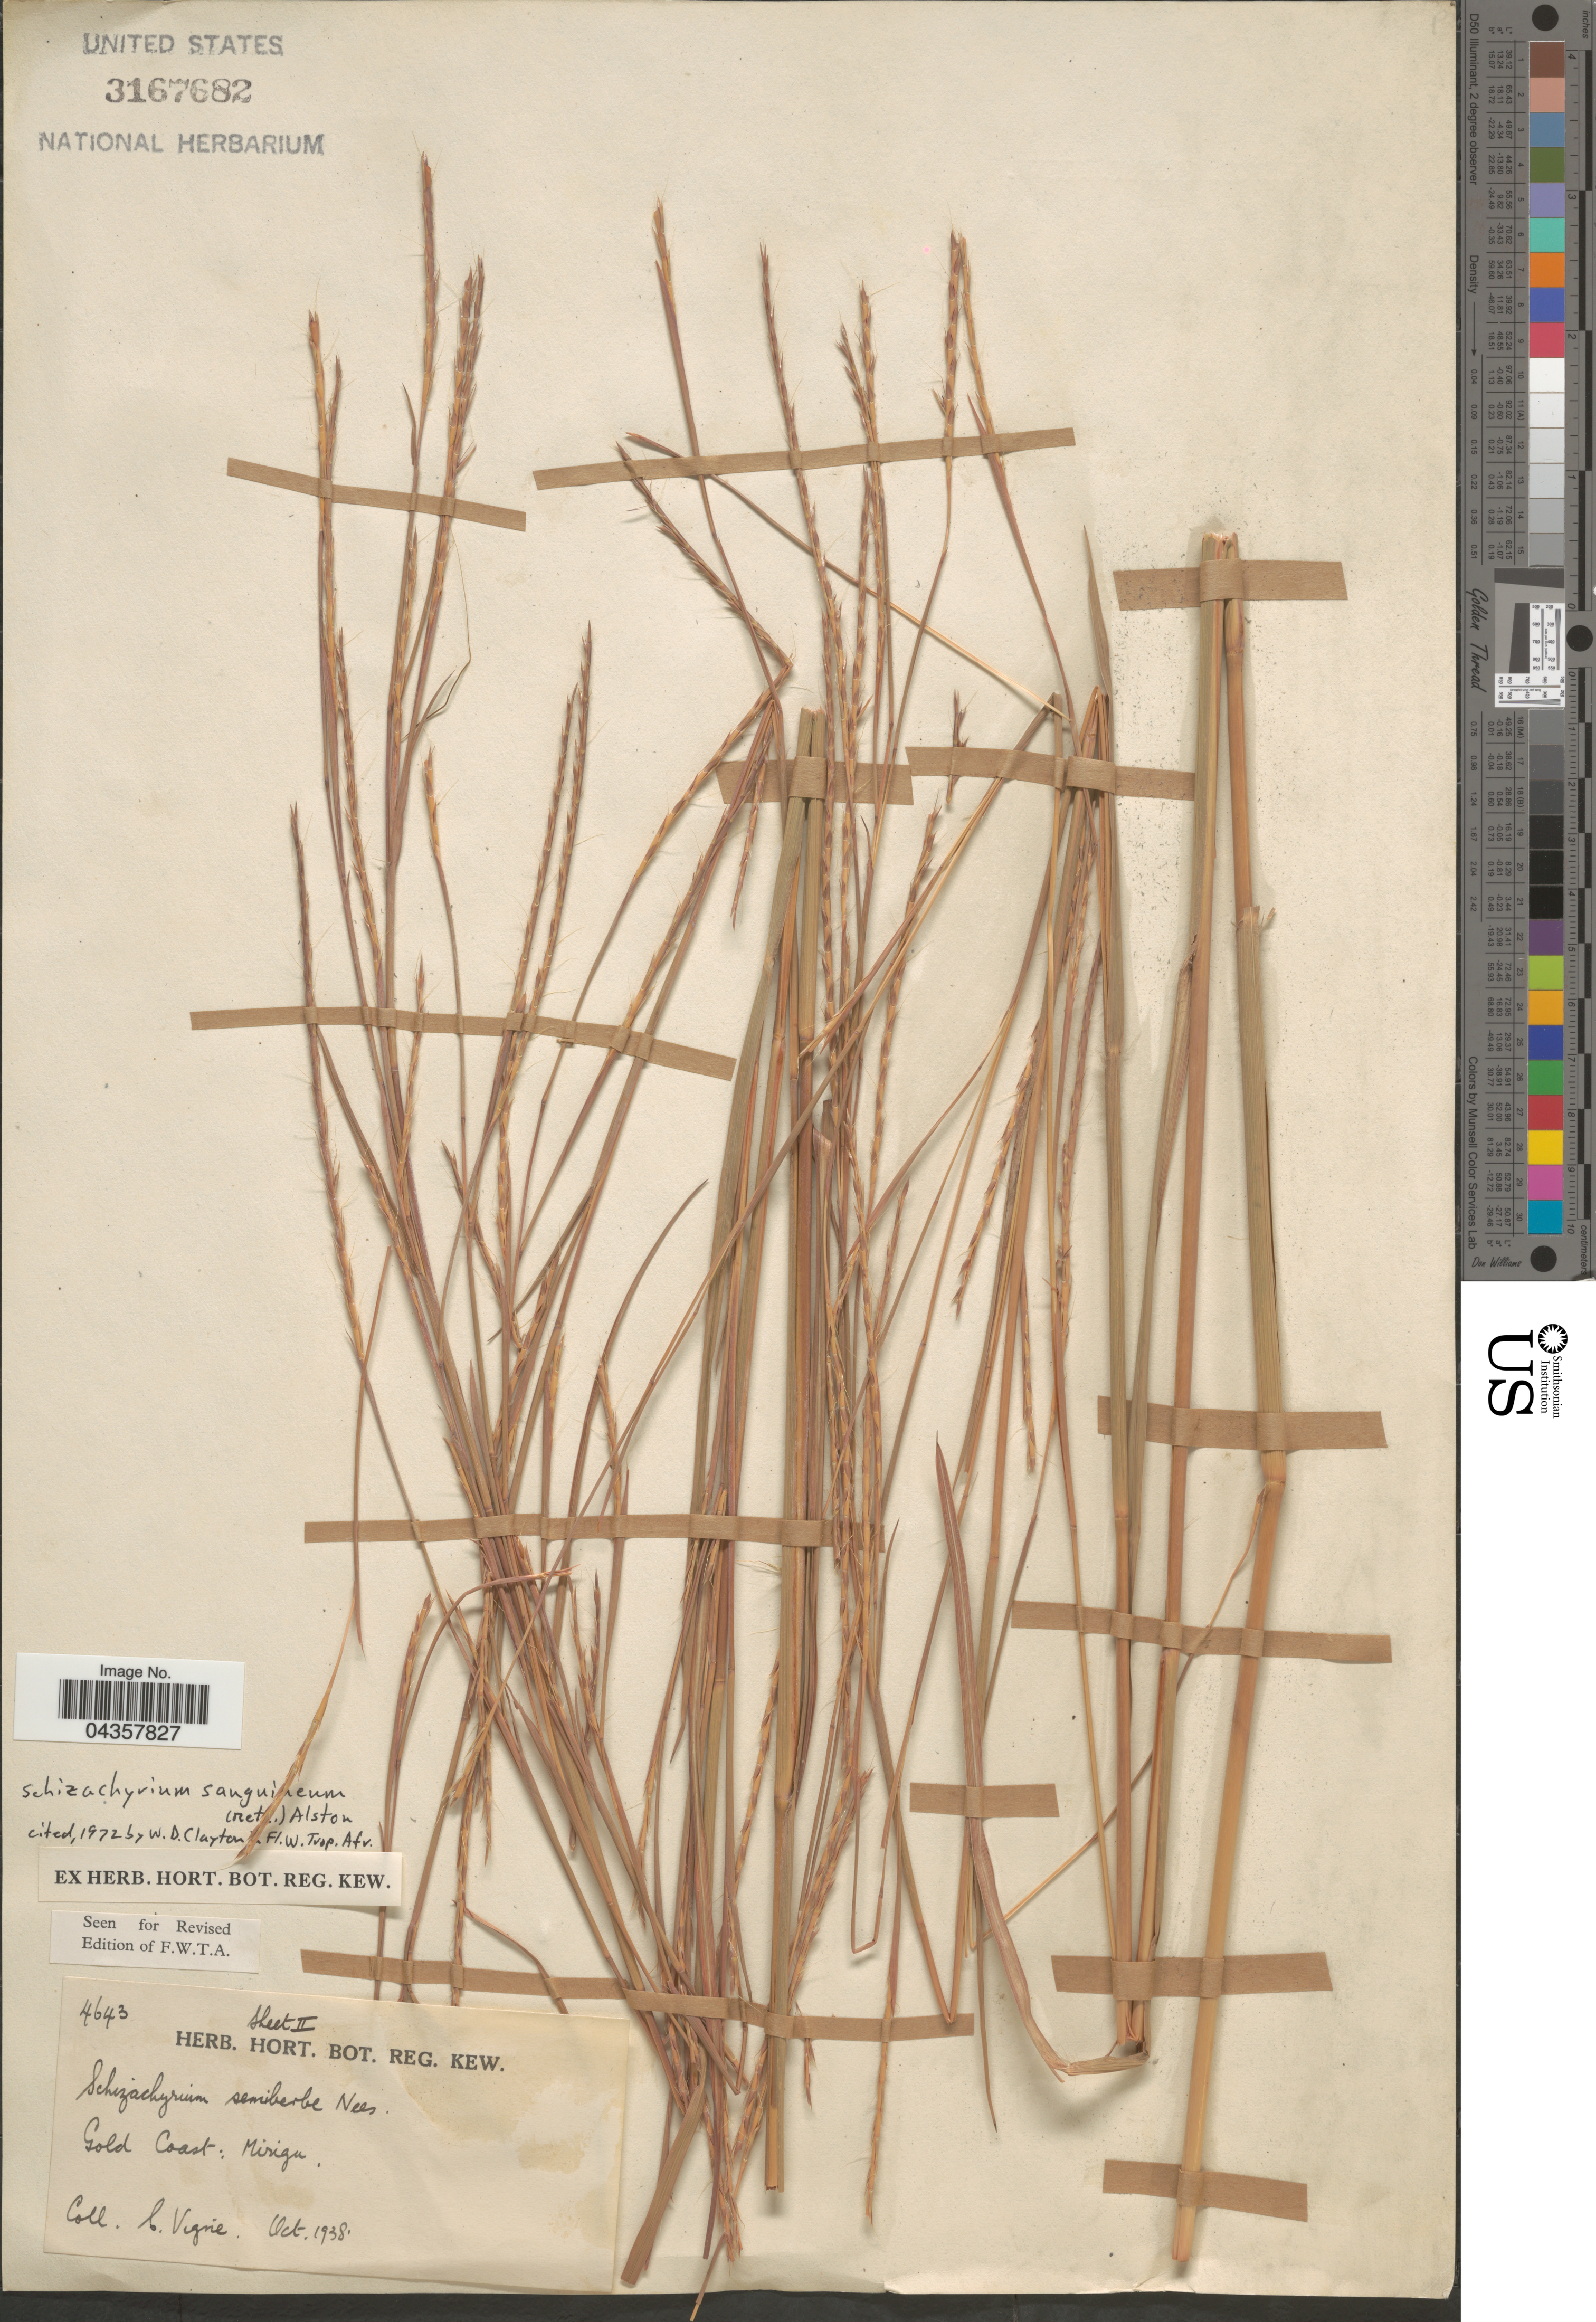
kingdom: Plantae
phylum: Tracheophyta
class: Liliopsida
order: Poales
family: Poaceae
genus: Schizachyrium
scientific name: Schizachyrium sanguineum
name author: (Retz.) Alston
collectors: C. Vigne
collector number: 4643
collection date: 1938-10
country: Ghana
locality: Gold Coast: Misigu.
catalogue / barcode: US 3167682